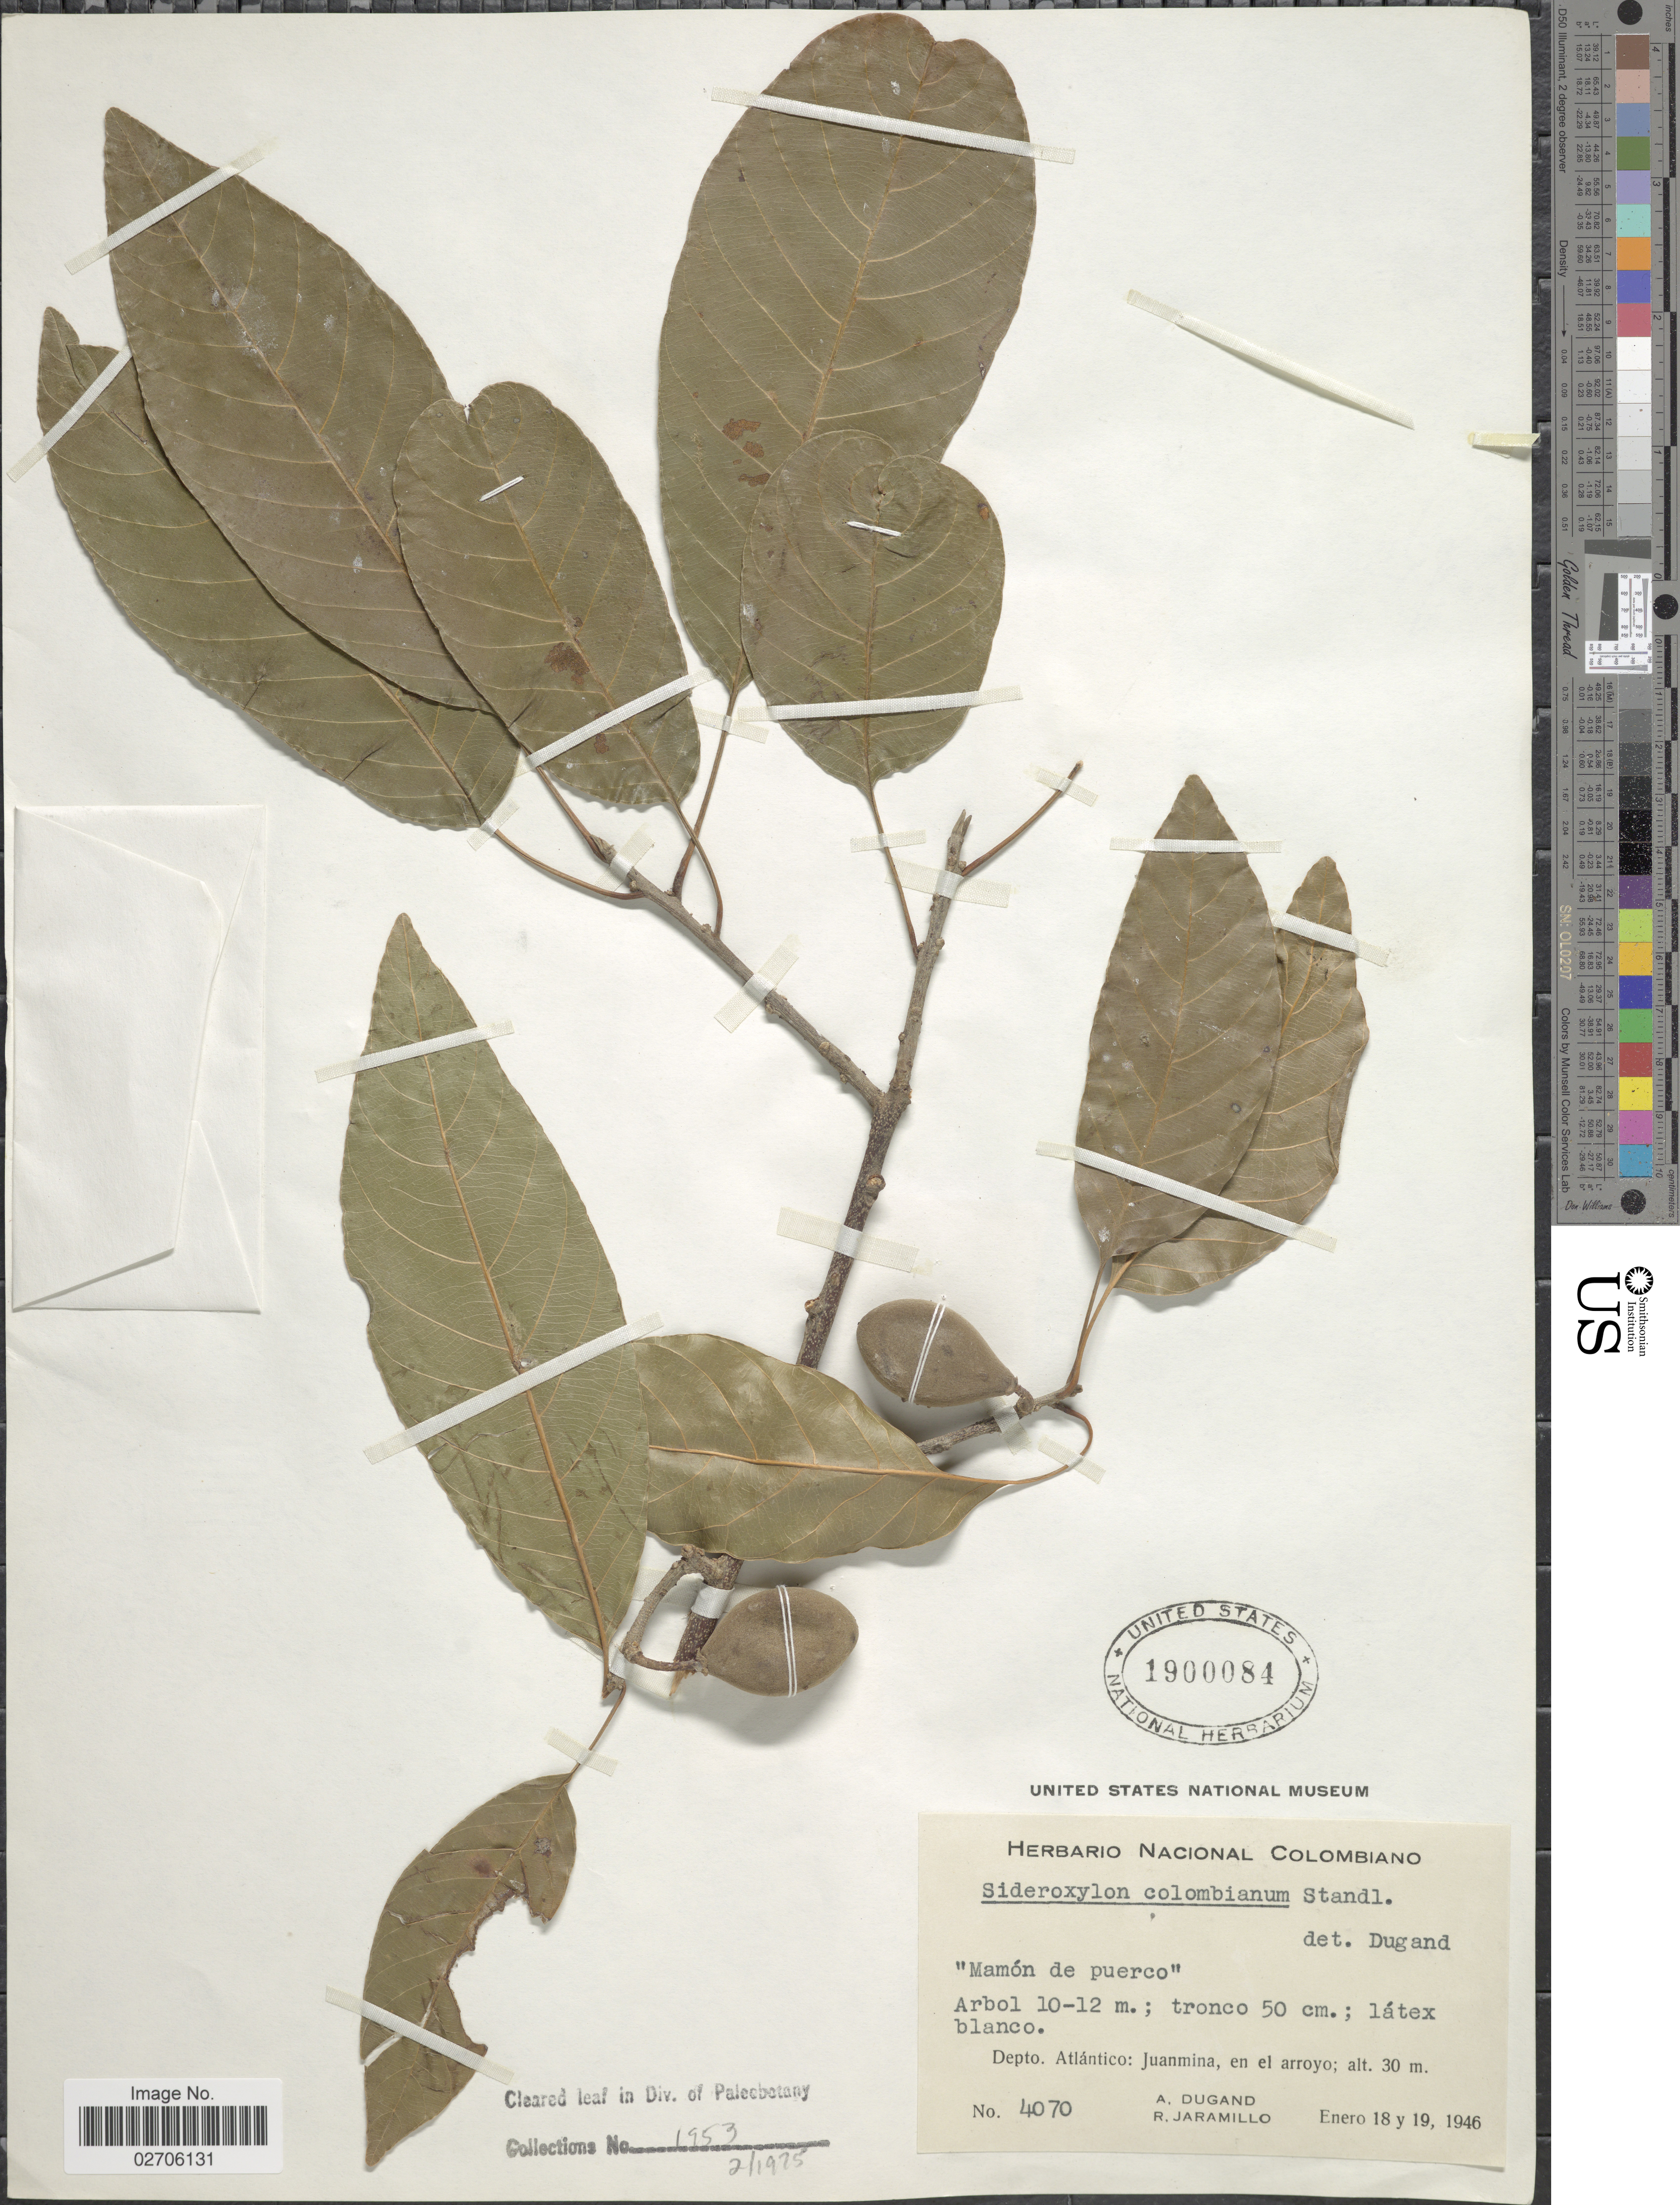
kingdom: Plantae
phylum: Tracheophyta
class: Magnoliopsida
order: Ericales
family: Sapotaceae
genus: Pradosia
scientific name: Pradosia colombiana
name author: (Standl.) T.D. Penn. ex T.J. Ayers & Boufford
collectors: A. Dugand & R. Jaramillo M.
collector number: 4070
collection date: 1946-01-18/1946-01-19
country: Colombia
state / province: Atlántico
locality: Depto. Atlántico: Juanmina, en el arroyo.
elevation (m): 30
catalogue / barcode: US 1900084